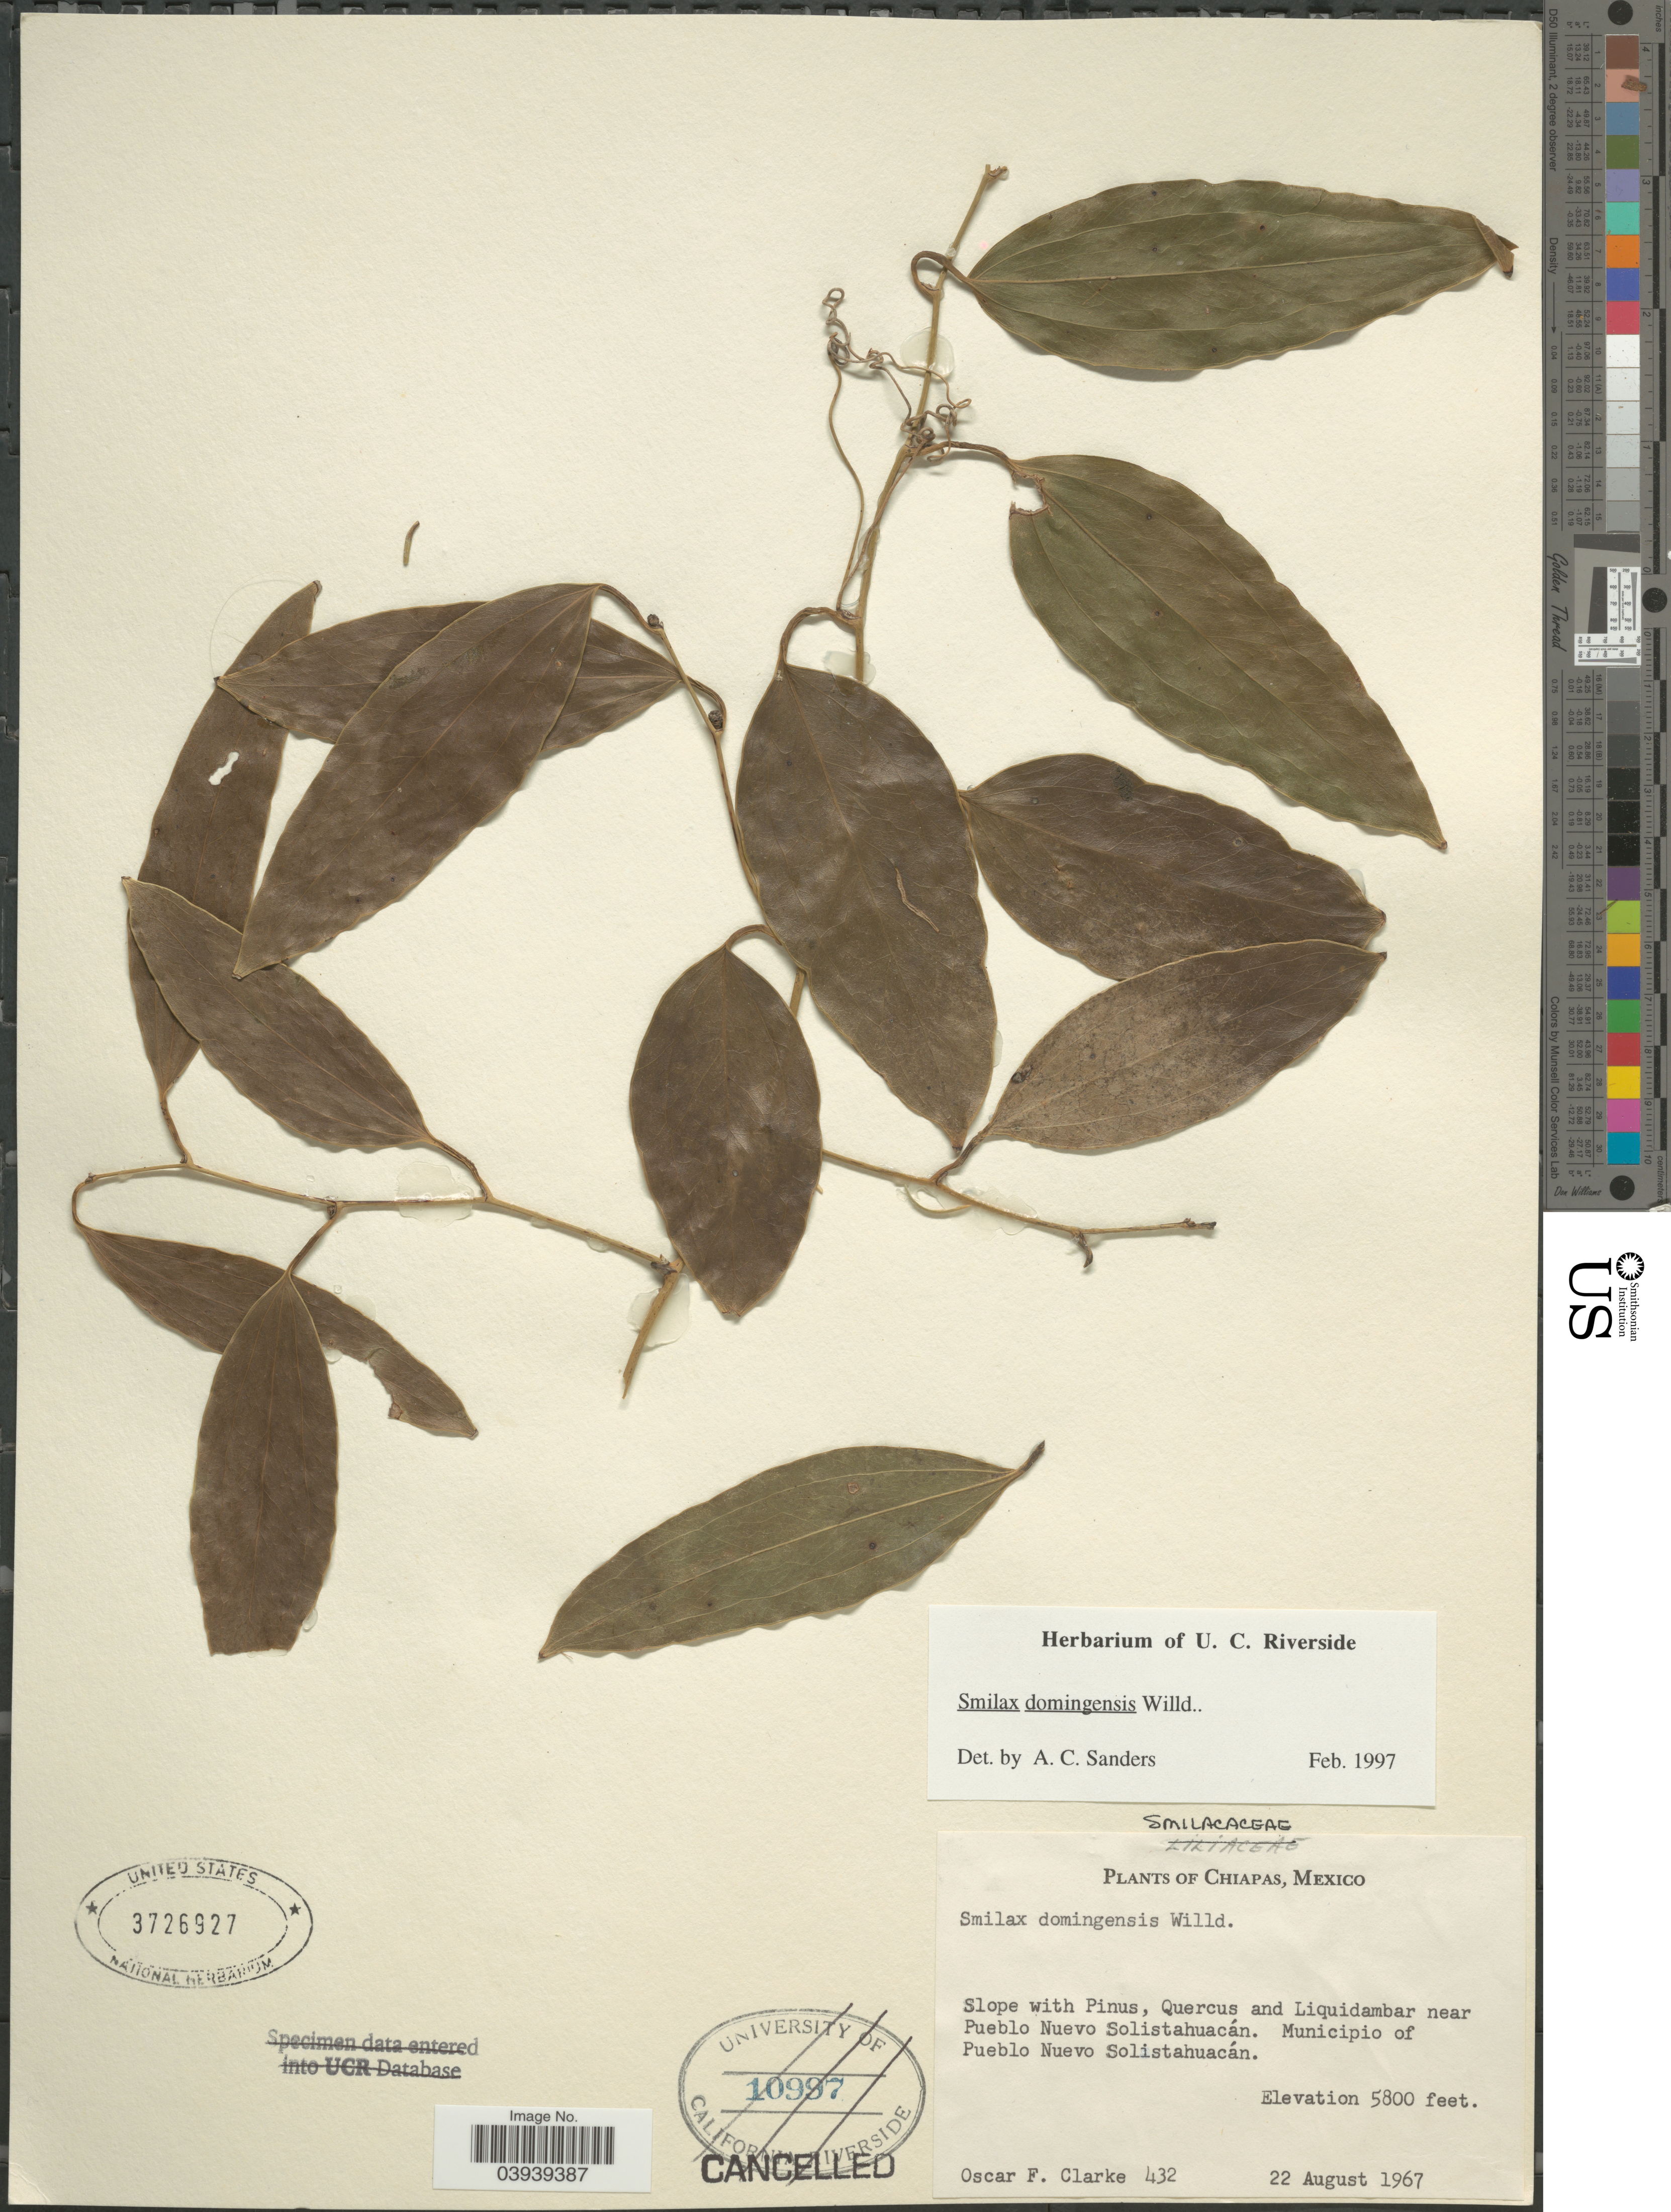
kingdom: Plantae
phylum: Tracheophyta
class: Liliopsida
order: Liliales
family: Smilacaceae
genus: Smilax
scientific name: Smilax domingensis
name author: Willd.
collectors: O. F. Clarke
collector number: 432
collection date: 1967-08-22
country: Mexico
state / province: Chiapas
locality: Near Pueblo Nuevo Solistahuacán. Municipio Pueblo Nuevo Solistahuacán.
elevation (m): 1768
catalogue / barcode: US 3726927